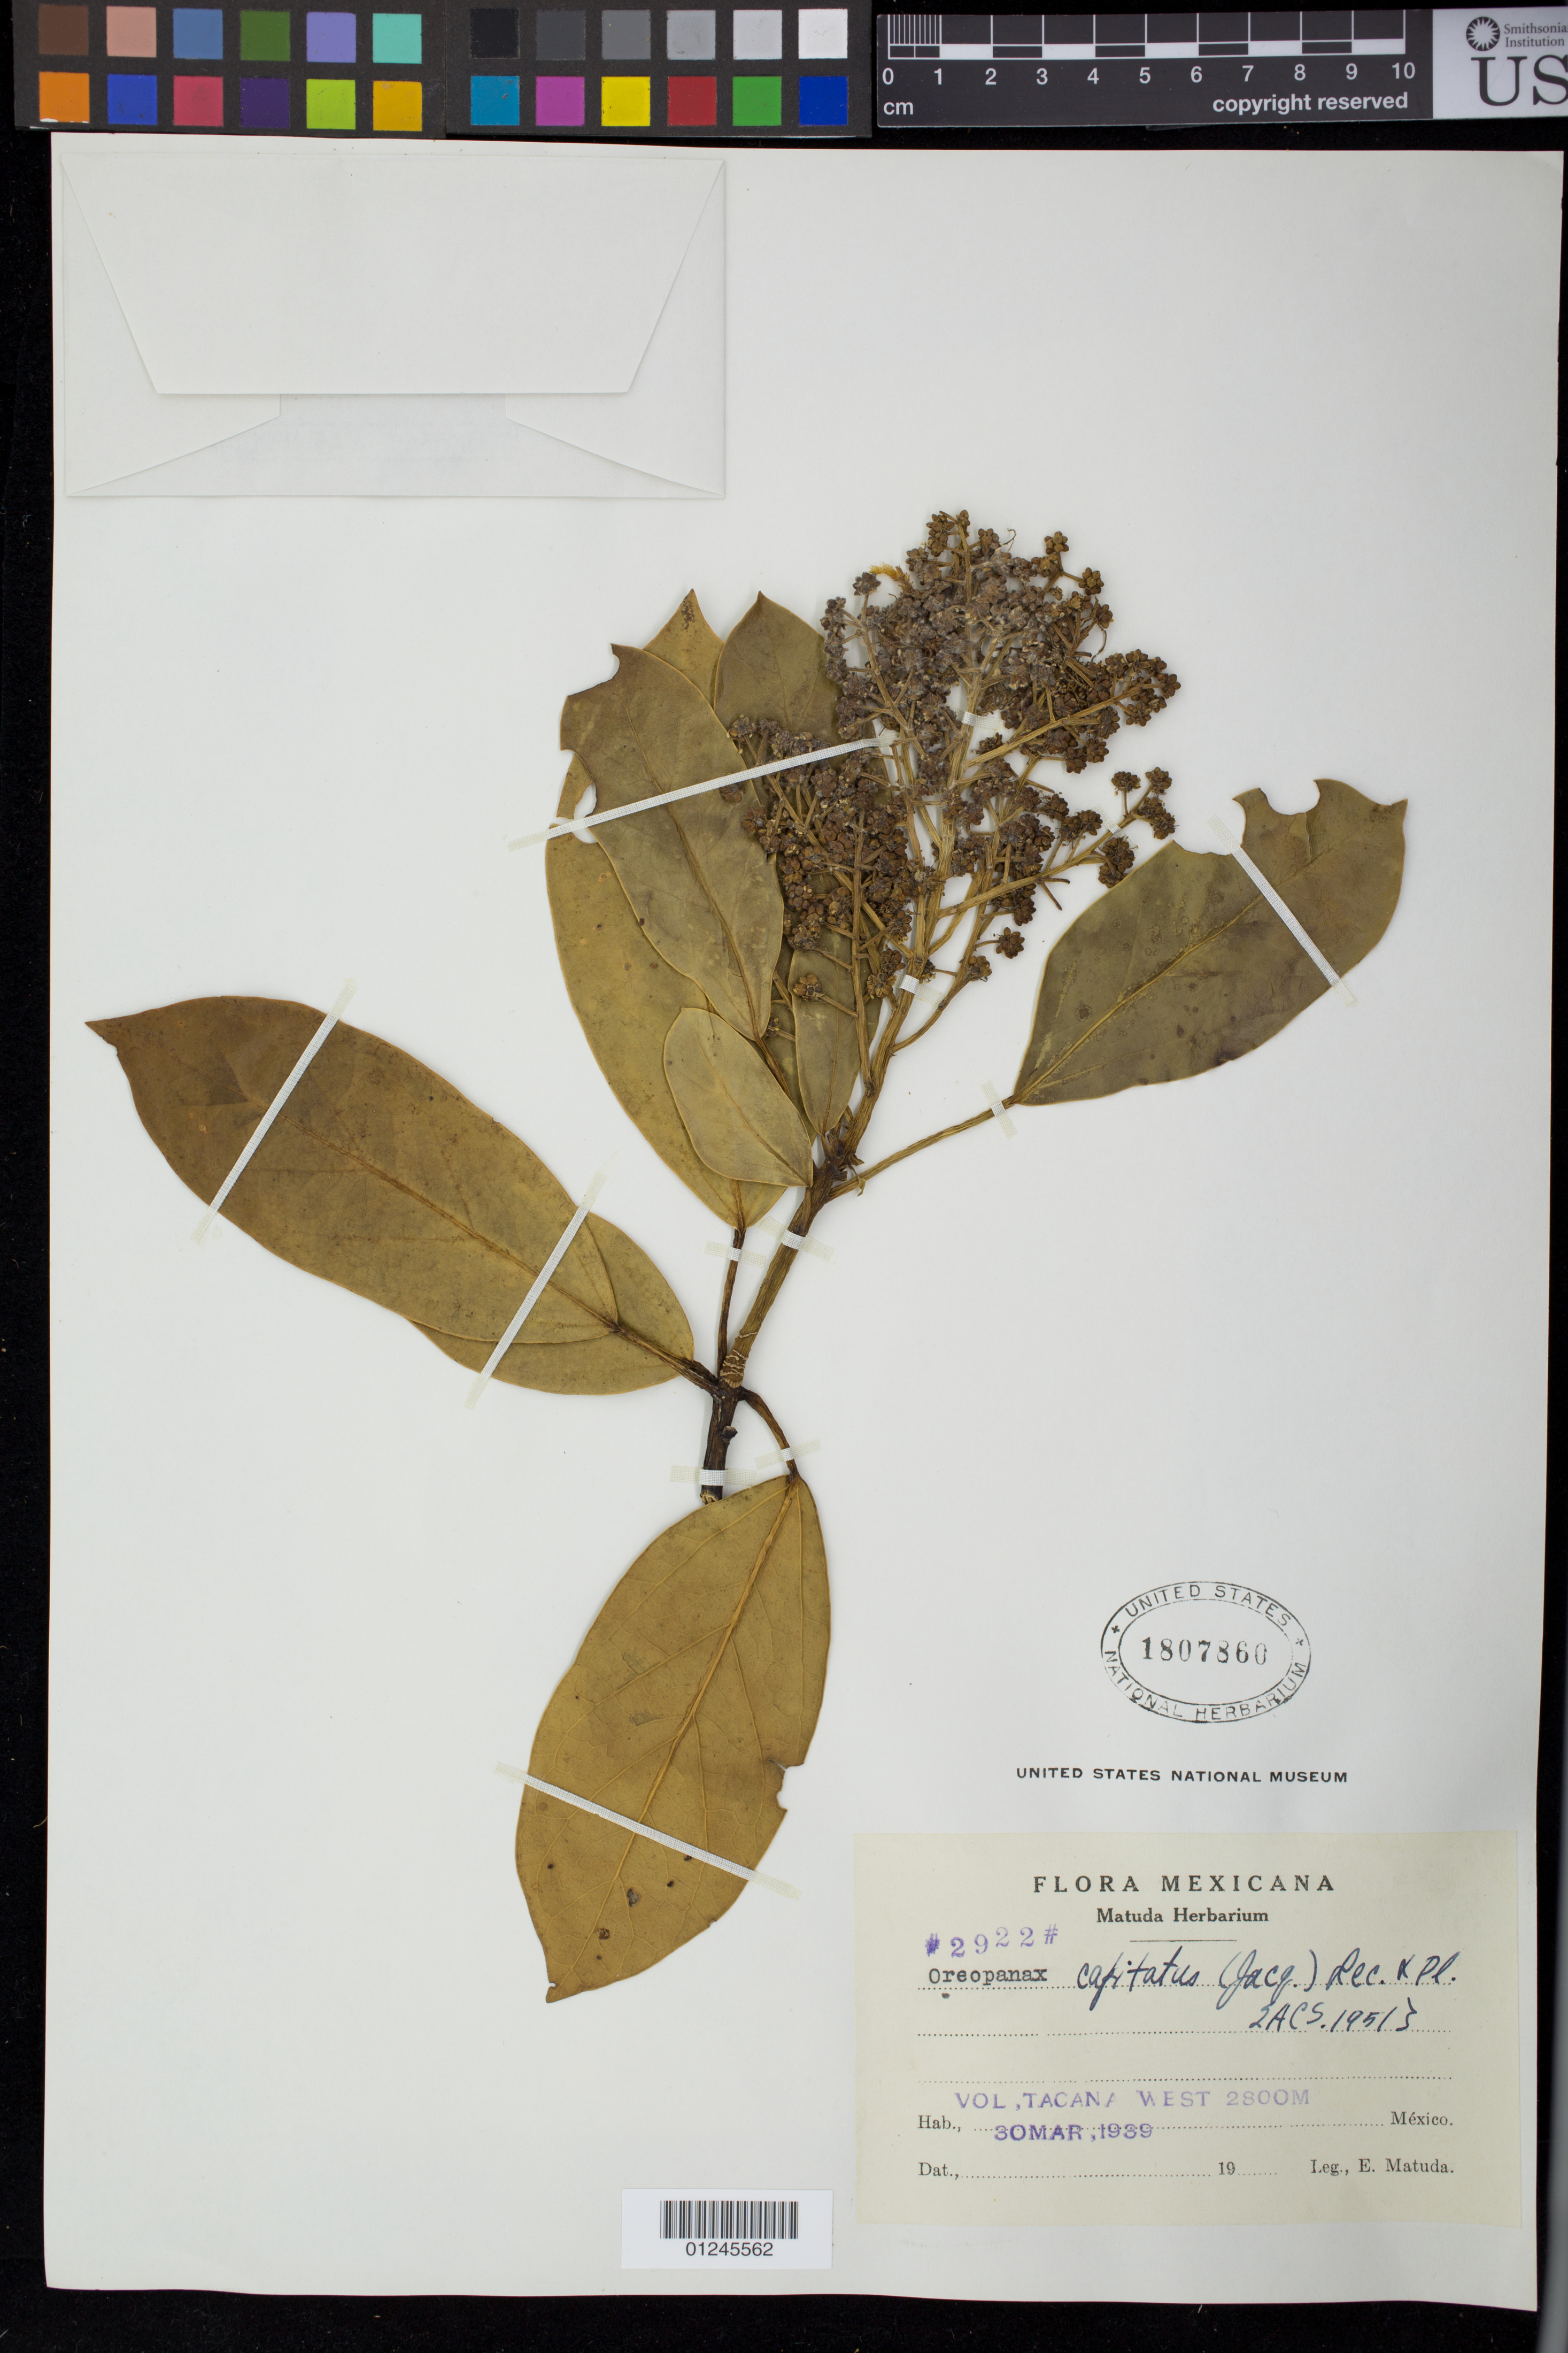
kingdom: Plantae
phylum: Tracheophyta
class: Magnoliopsida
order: Apiales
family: Araliaceae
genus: Oreopanax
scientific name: Oreopanax capitatus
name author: (Jacq.) Decne. & Planch.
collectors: E. Matuda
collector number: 2922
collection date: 1939-03-30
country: Mexico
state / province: Chiapas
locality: Vol, Tacana West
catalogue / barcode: US 1807860